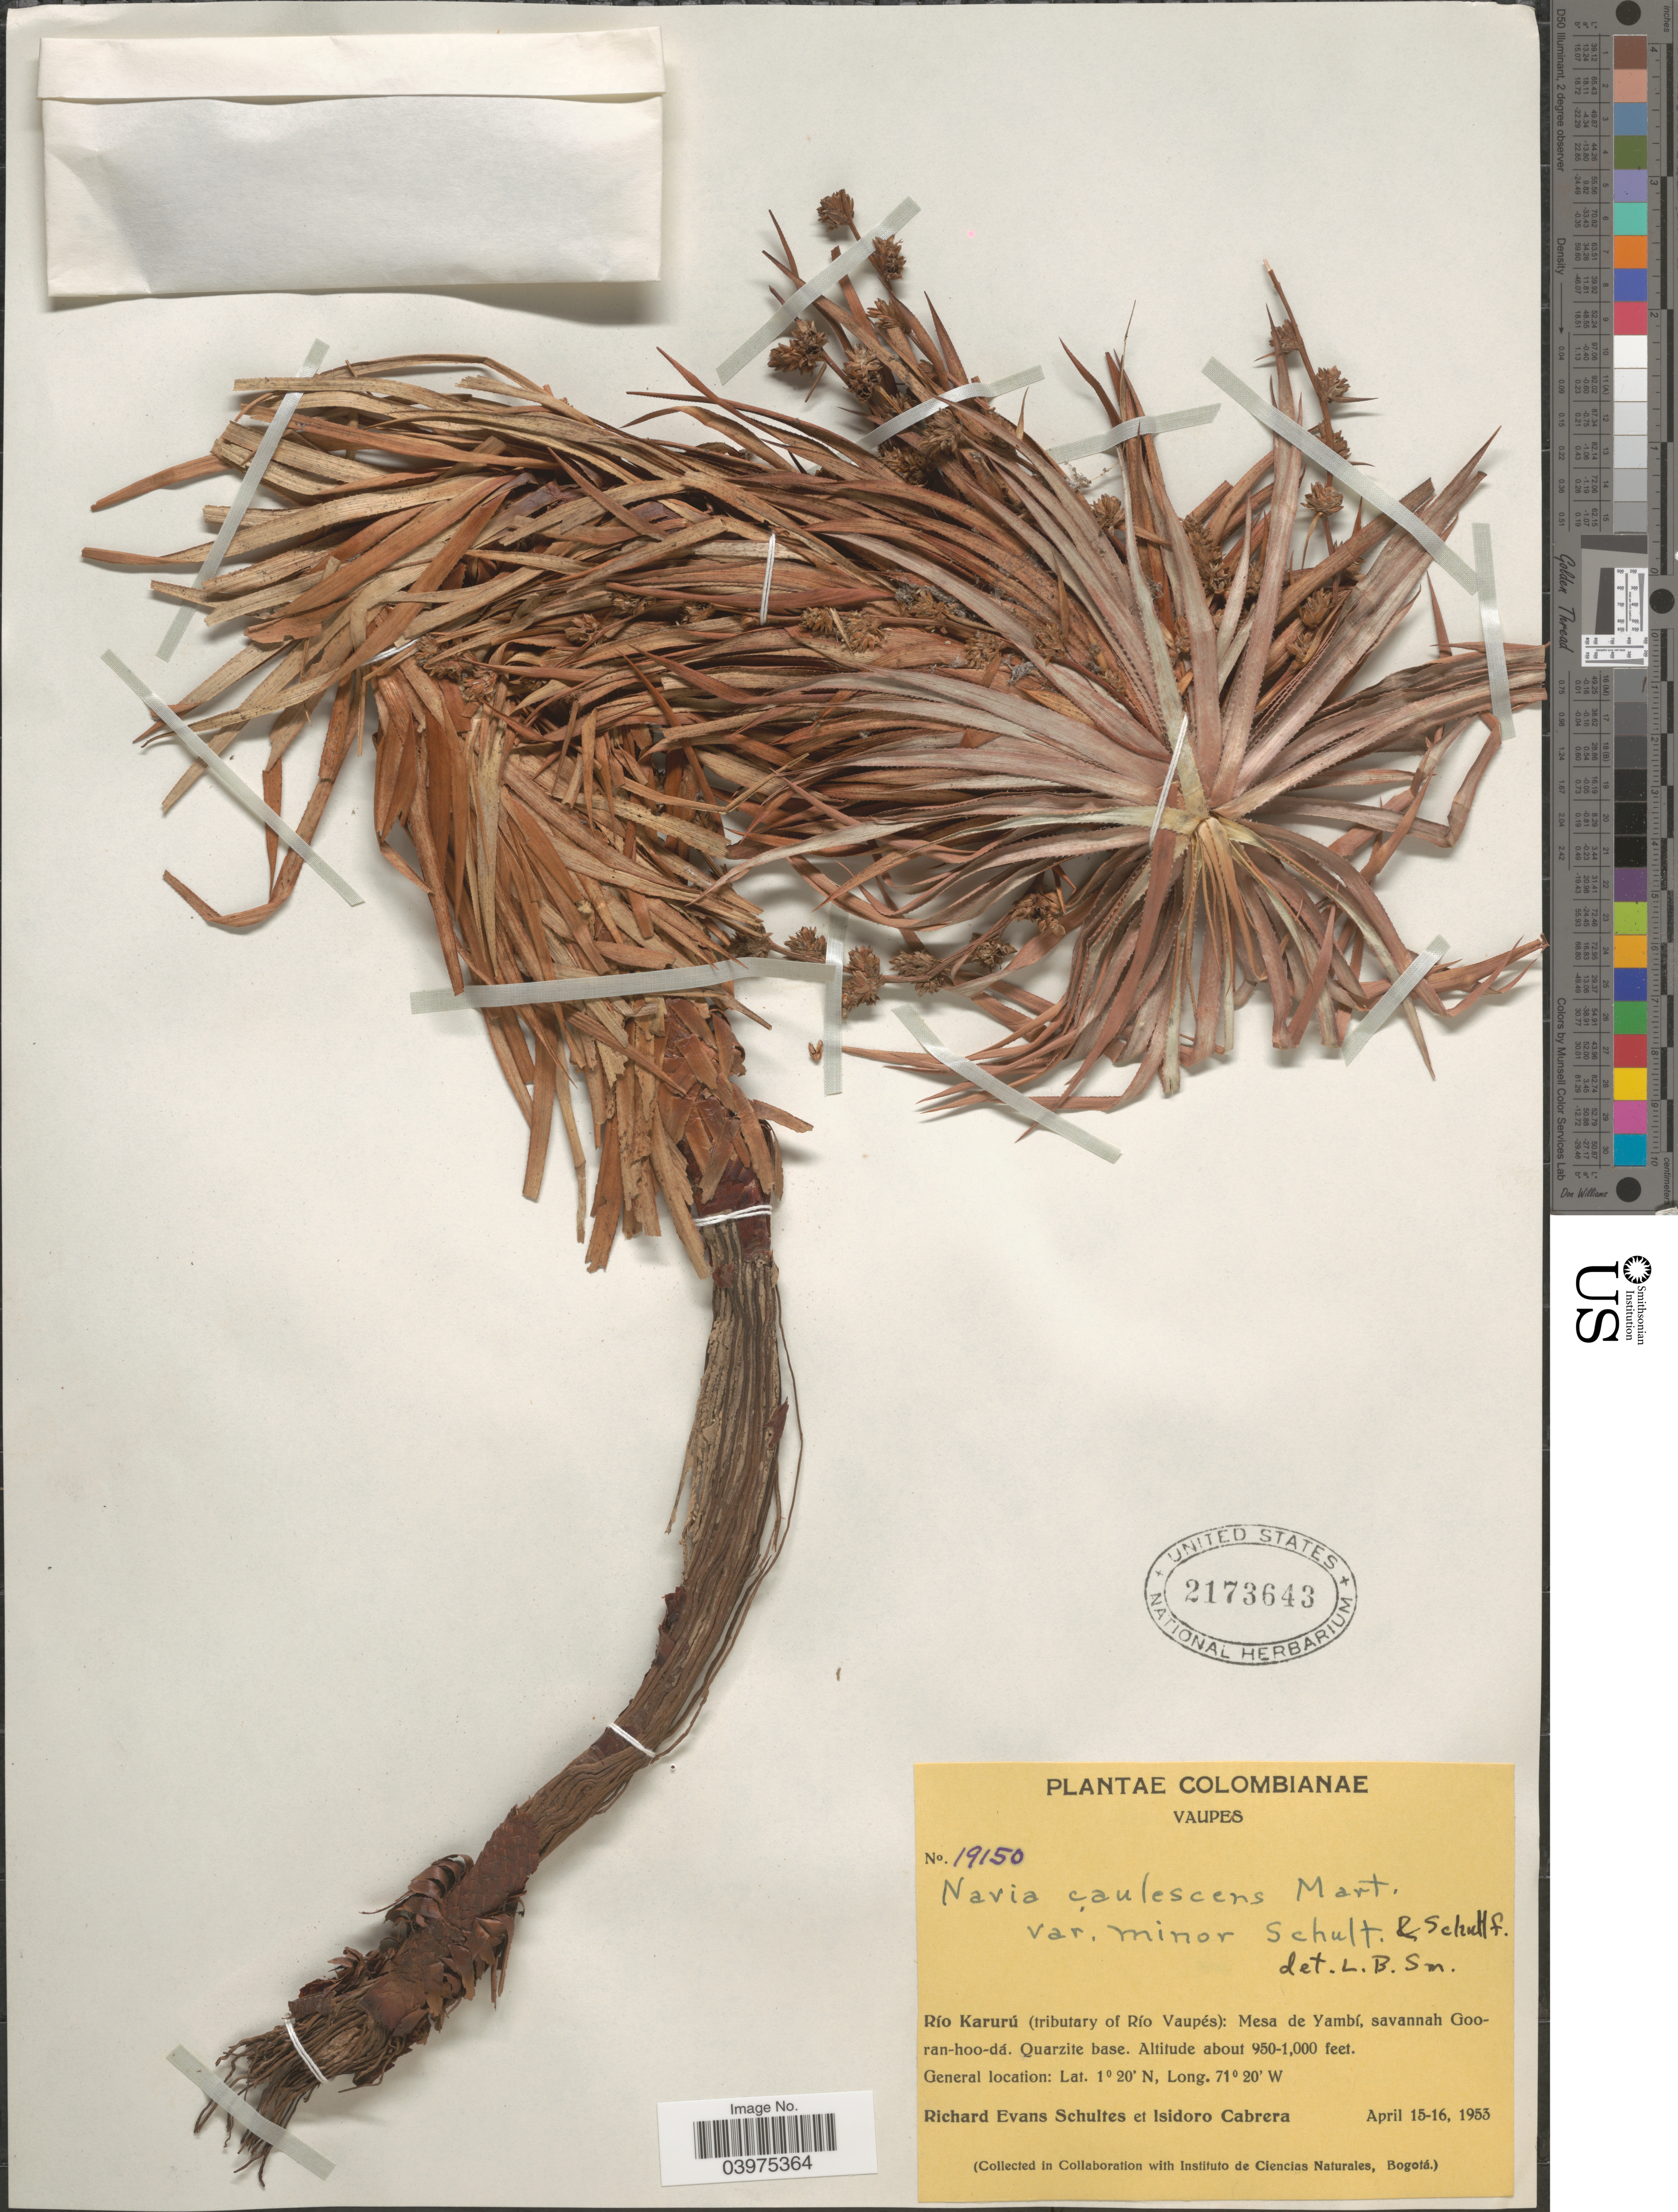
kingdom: Plantae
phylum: Tracheophyta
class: Liliopsida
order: Poales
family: Bromeliaceae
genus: Navia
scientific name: Navia caulescens var. minor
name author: Schult. f.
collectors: R. E. Schultes & I. Cabrera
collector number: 19150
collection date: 1953-04-15/1953-04-16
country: Colombia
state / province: Vaupés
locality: Río Karurú (tributary of Río Vaupés): Mesa de Yambí, savannah Goo-ran-hoo-dá.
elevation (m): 290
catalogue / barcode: US 2173643